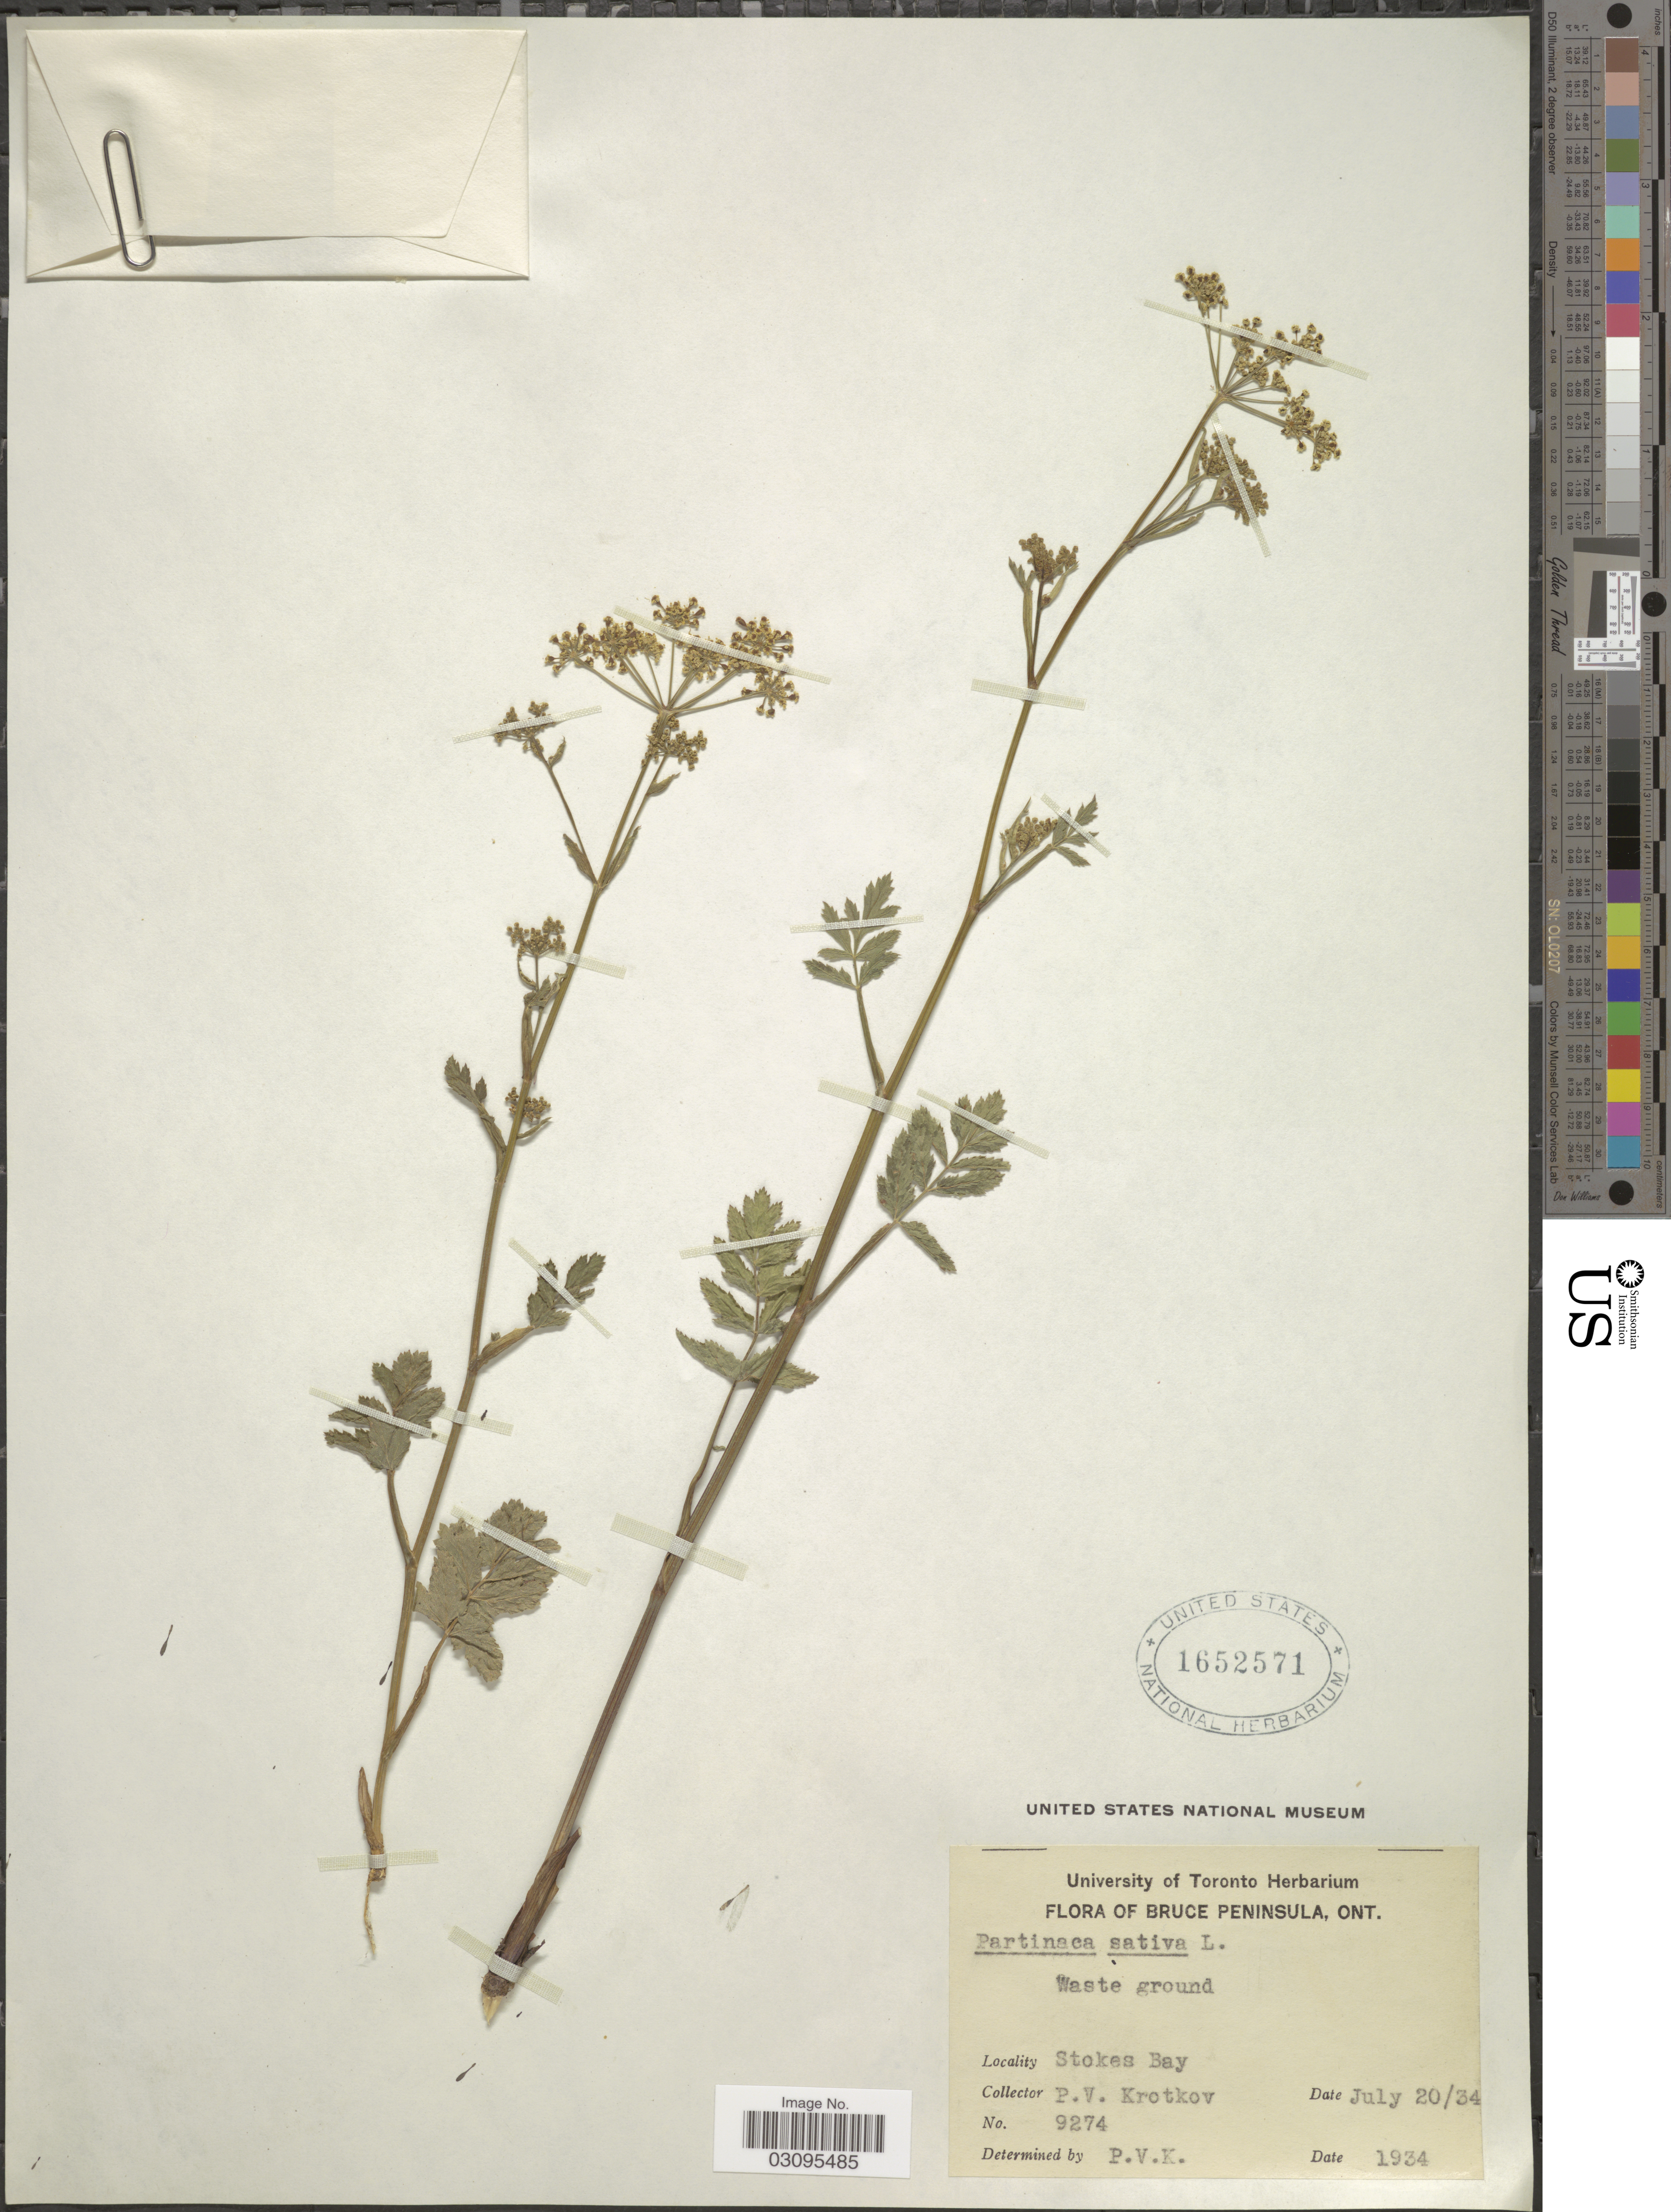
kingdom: Plantae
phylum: Tracheophyta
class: Magnoliopsida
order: Apiales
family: Apiaceae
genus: Pastinaca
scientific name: Pastinaca sativa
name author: L.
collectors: P. V. Krotkov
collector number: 9274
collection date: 1934-07-20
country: Canada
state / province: Ontario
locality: Bruce Peninsula, Stokes Bay.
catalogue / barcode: US 1652571